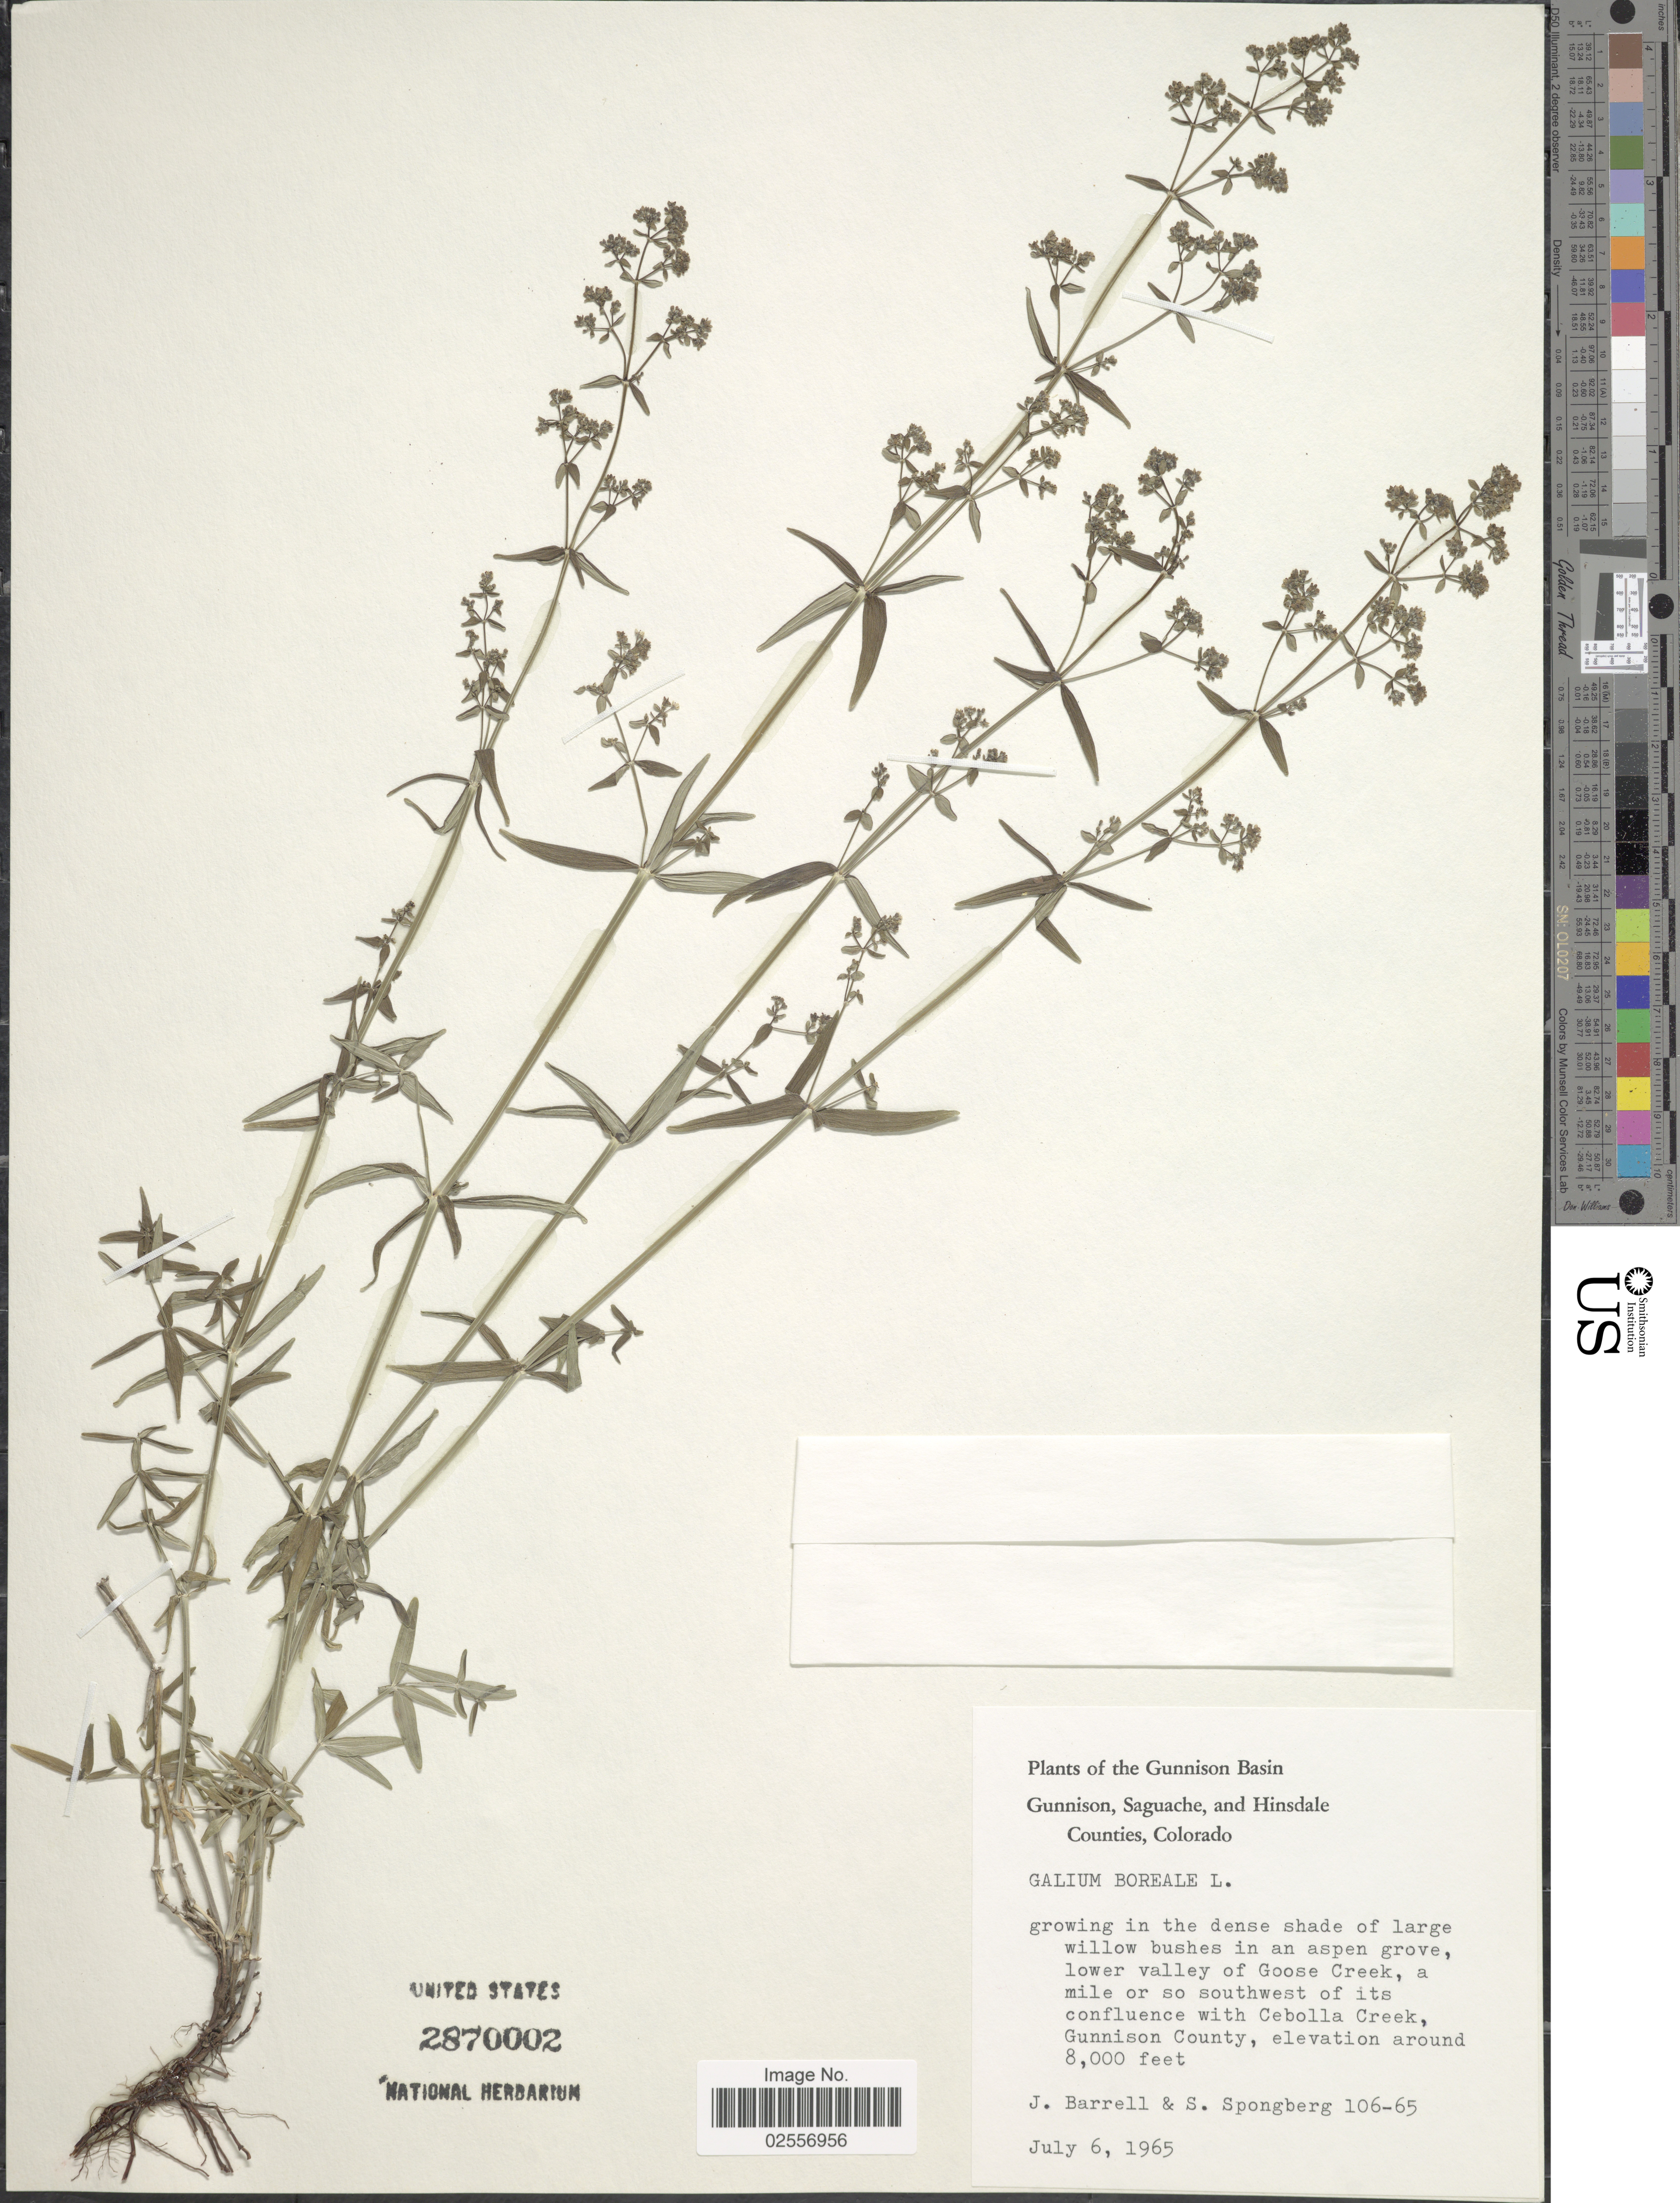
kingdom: Plantae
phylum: Tracheophyta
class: Magnoliopsida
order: Gentianales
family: Rubiaceae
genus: Galium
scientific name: Galium boreale L.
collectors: J. Barrell & S. A.Spongberg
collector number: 106-65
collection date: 1965-07-06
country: United States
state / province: Colorado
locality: Gunnison Basin, Gunnison, Saguache, and Hinsdale Counties, lower valley of Goose Creek, a mile or so southwest of its confluence with Cebolla Creek, Gunnison County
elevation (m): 2438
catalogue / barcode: US 2870002